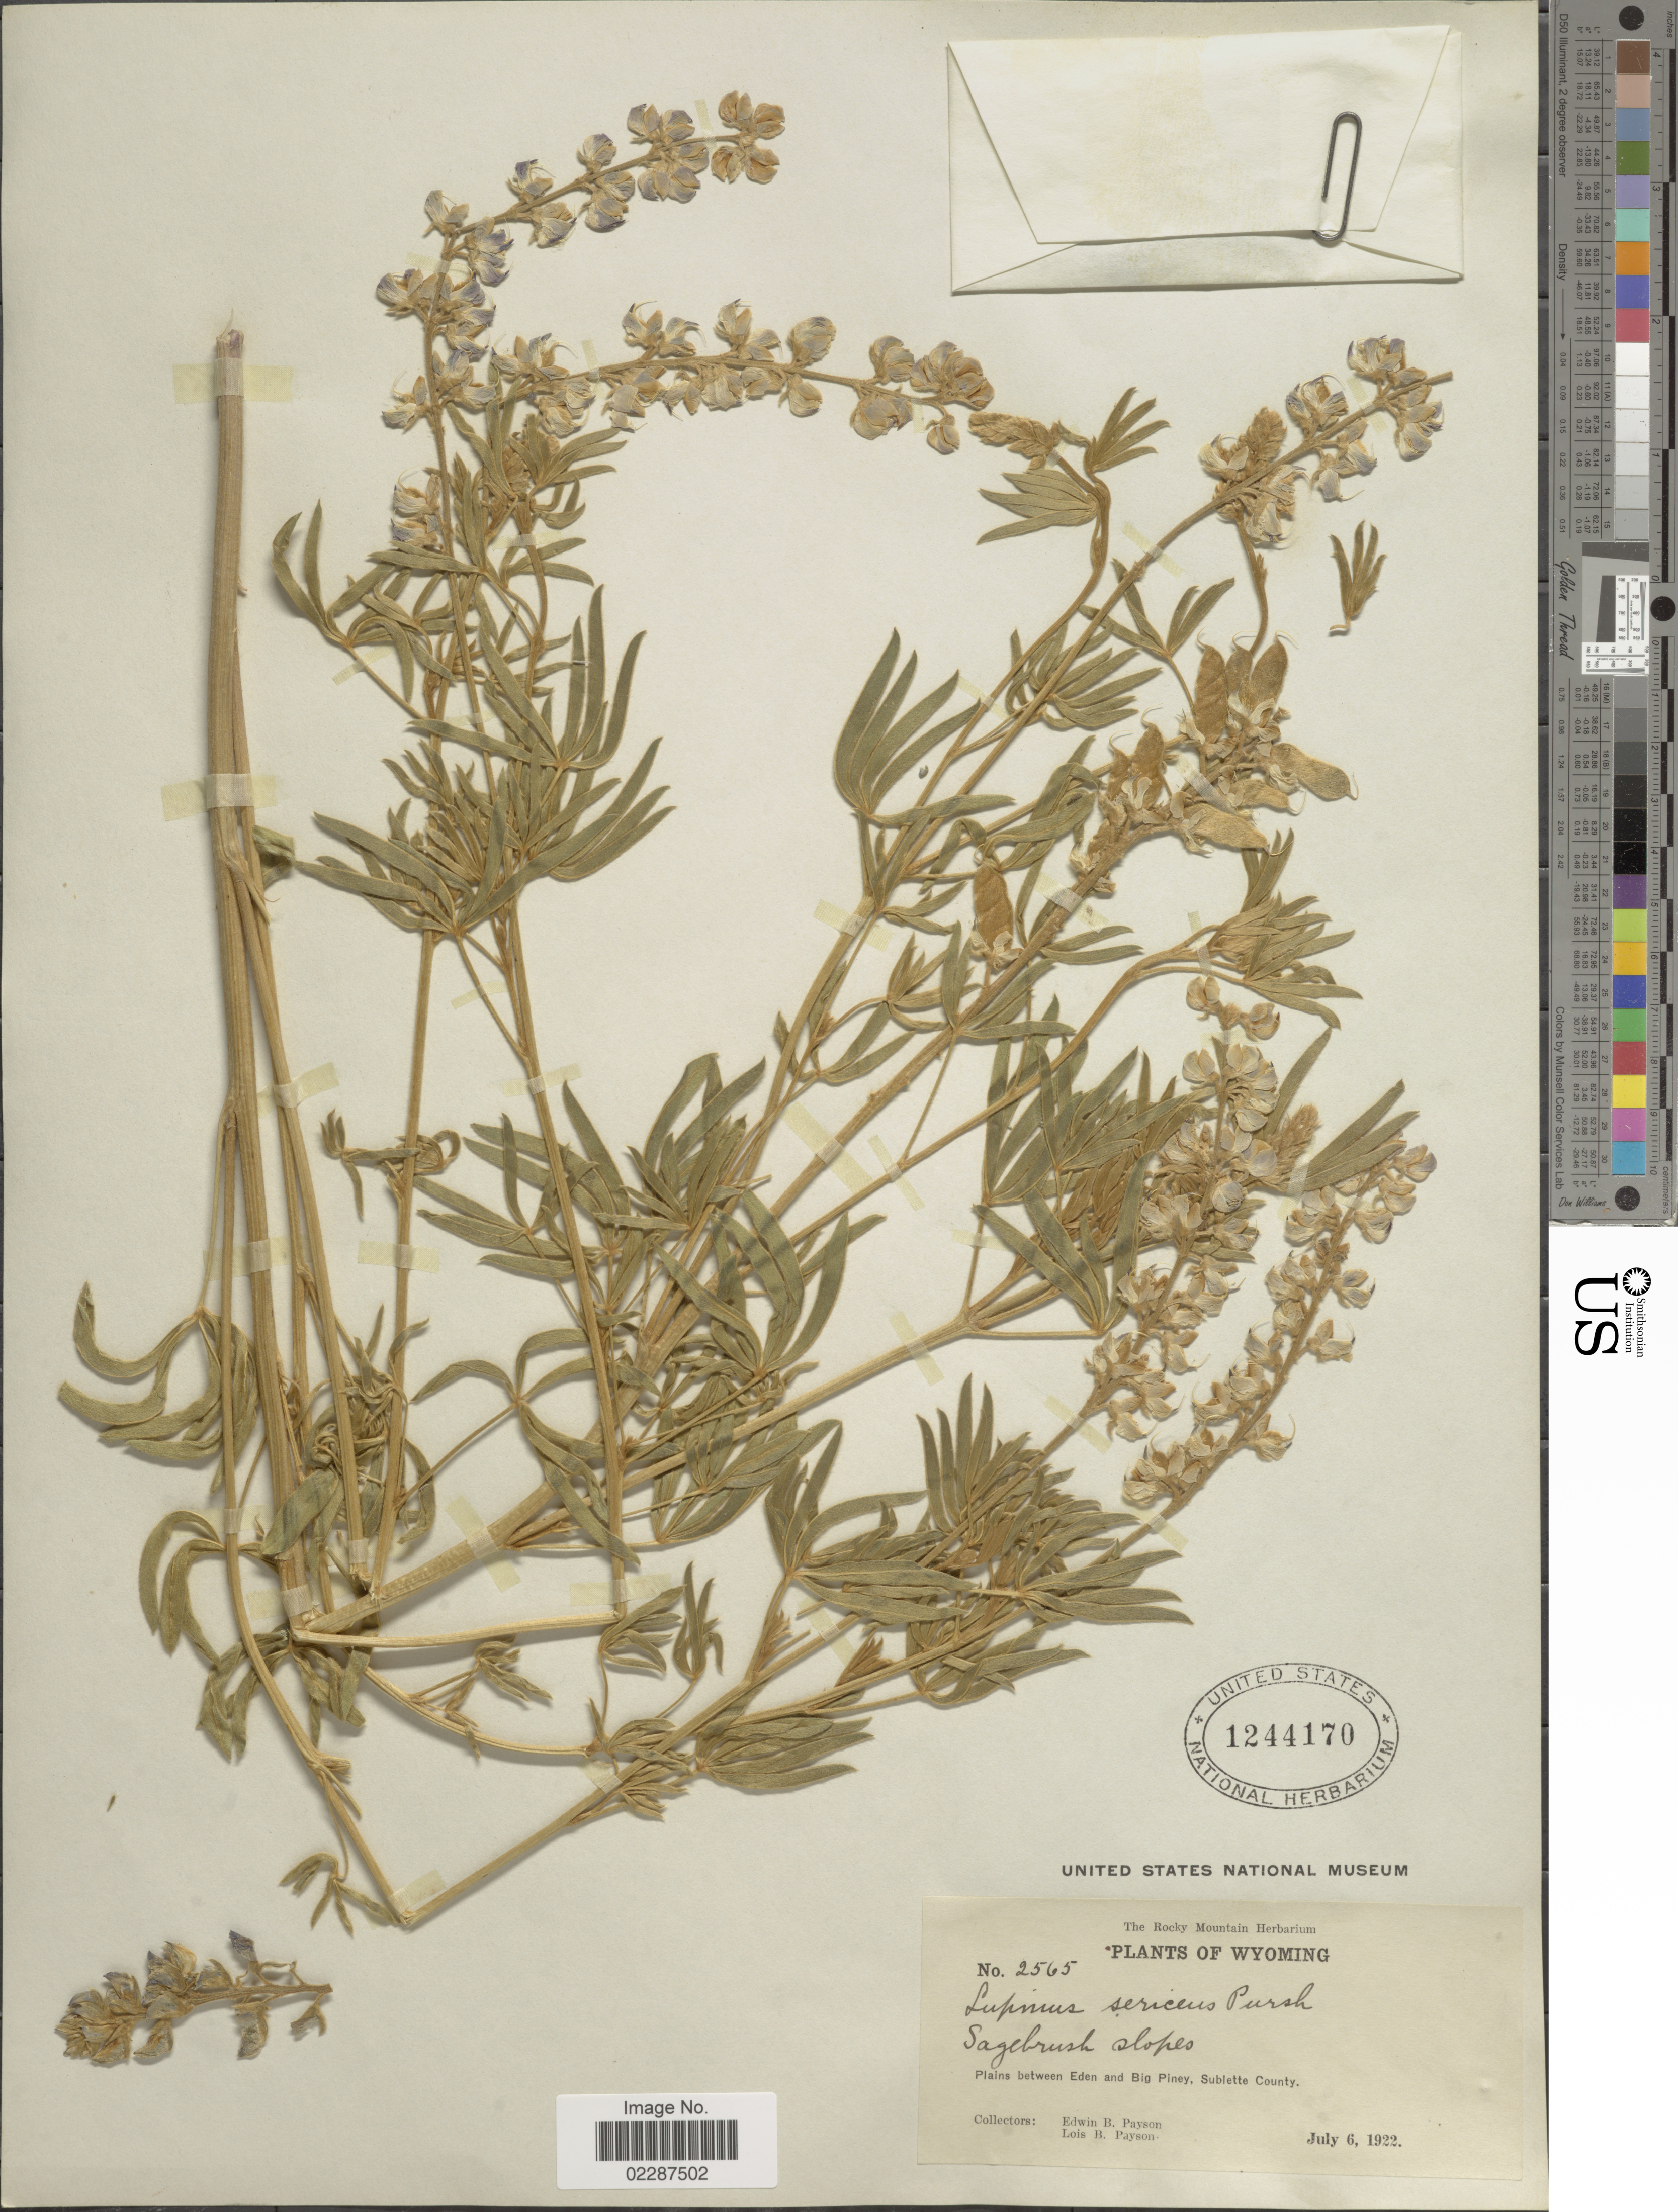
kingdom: Plantae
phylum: Tracheophyta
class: Magnoliopsida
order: Fabales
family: Fabaceae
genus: Lupinus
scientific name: Lupinus sericeus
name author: Pursh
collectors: E. B. Payson & L. Payson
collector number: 2565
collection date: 1922-07-06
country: United States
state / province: Wyoming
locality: Plains between Eden and Big Piney, Sublette County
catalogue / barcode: US 1244170